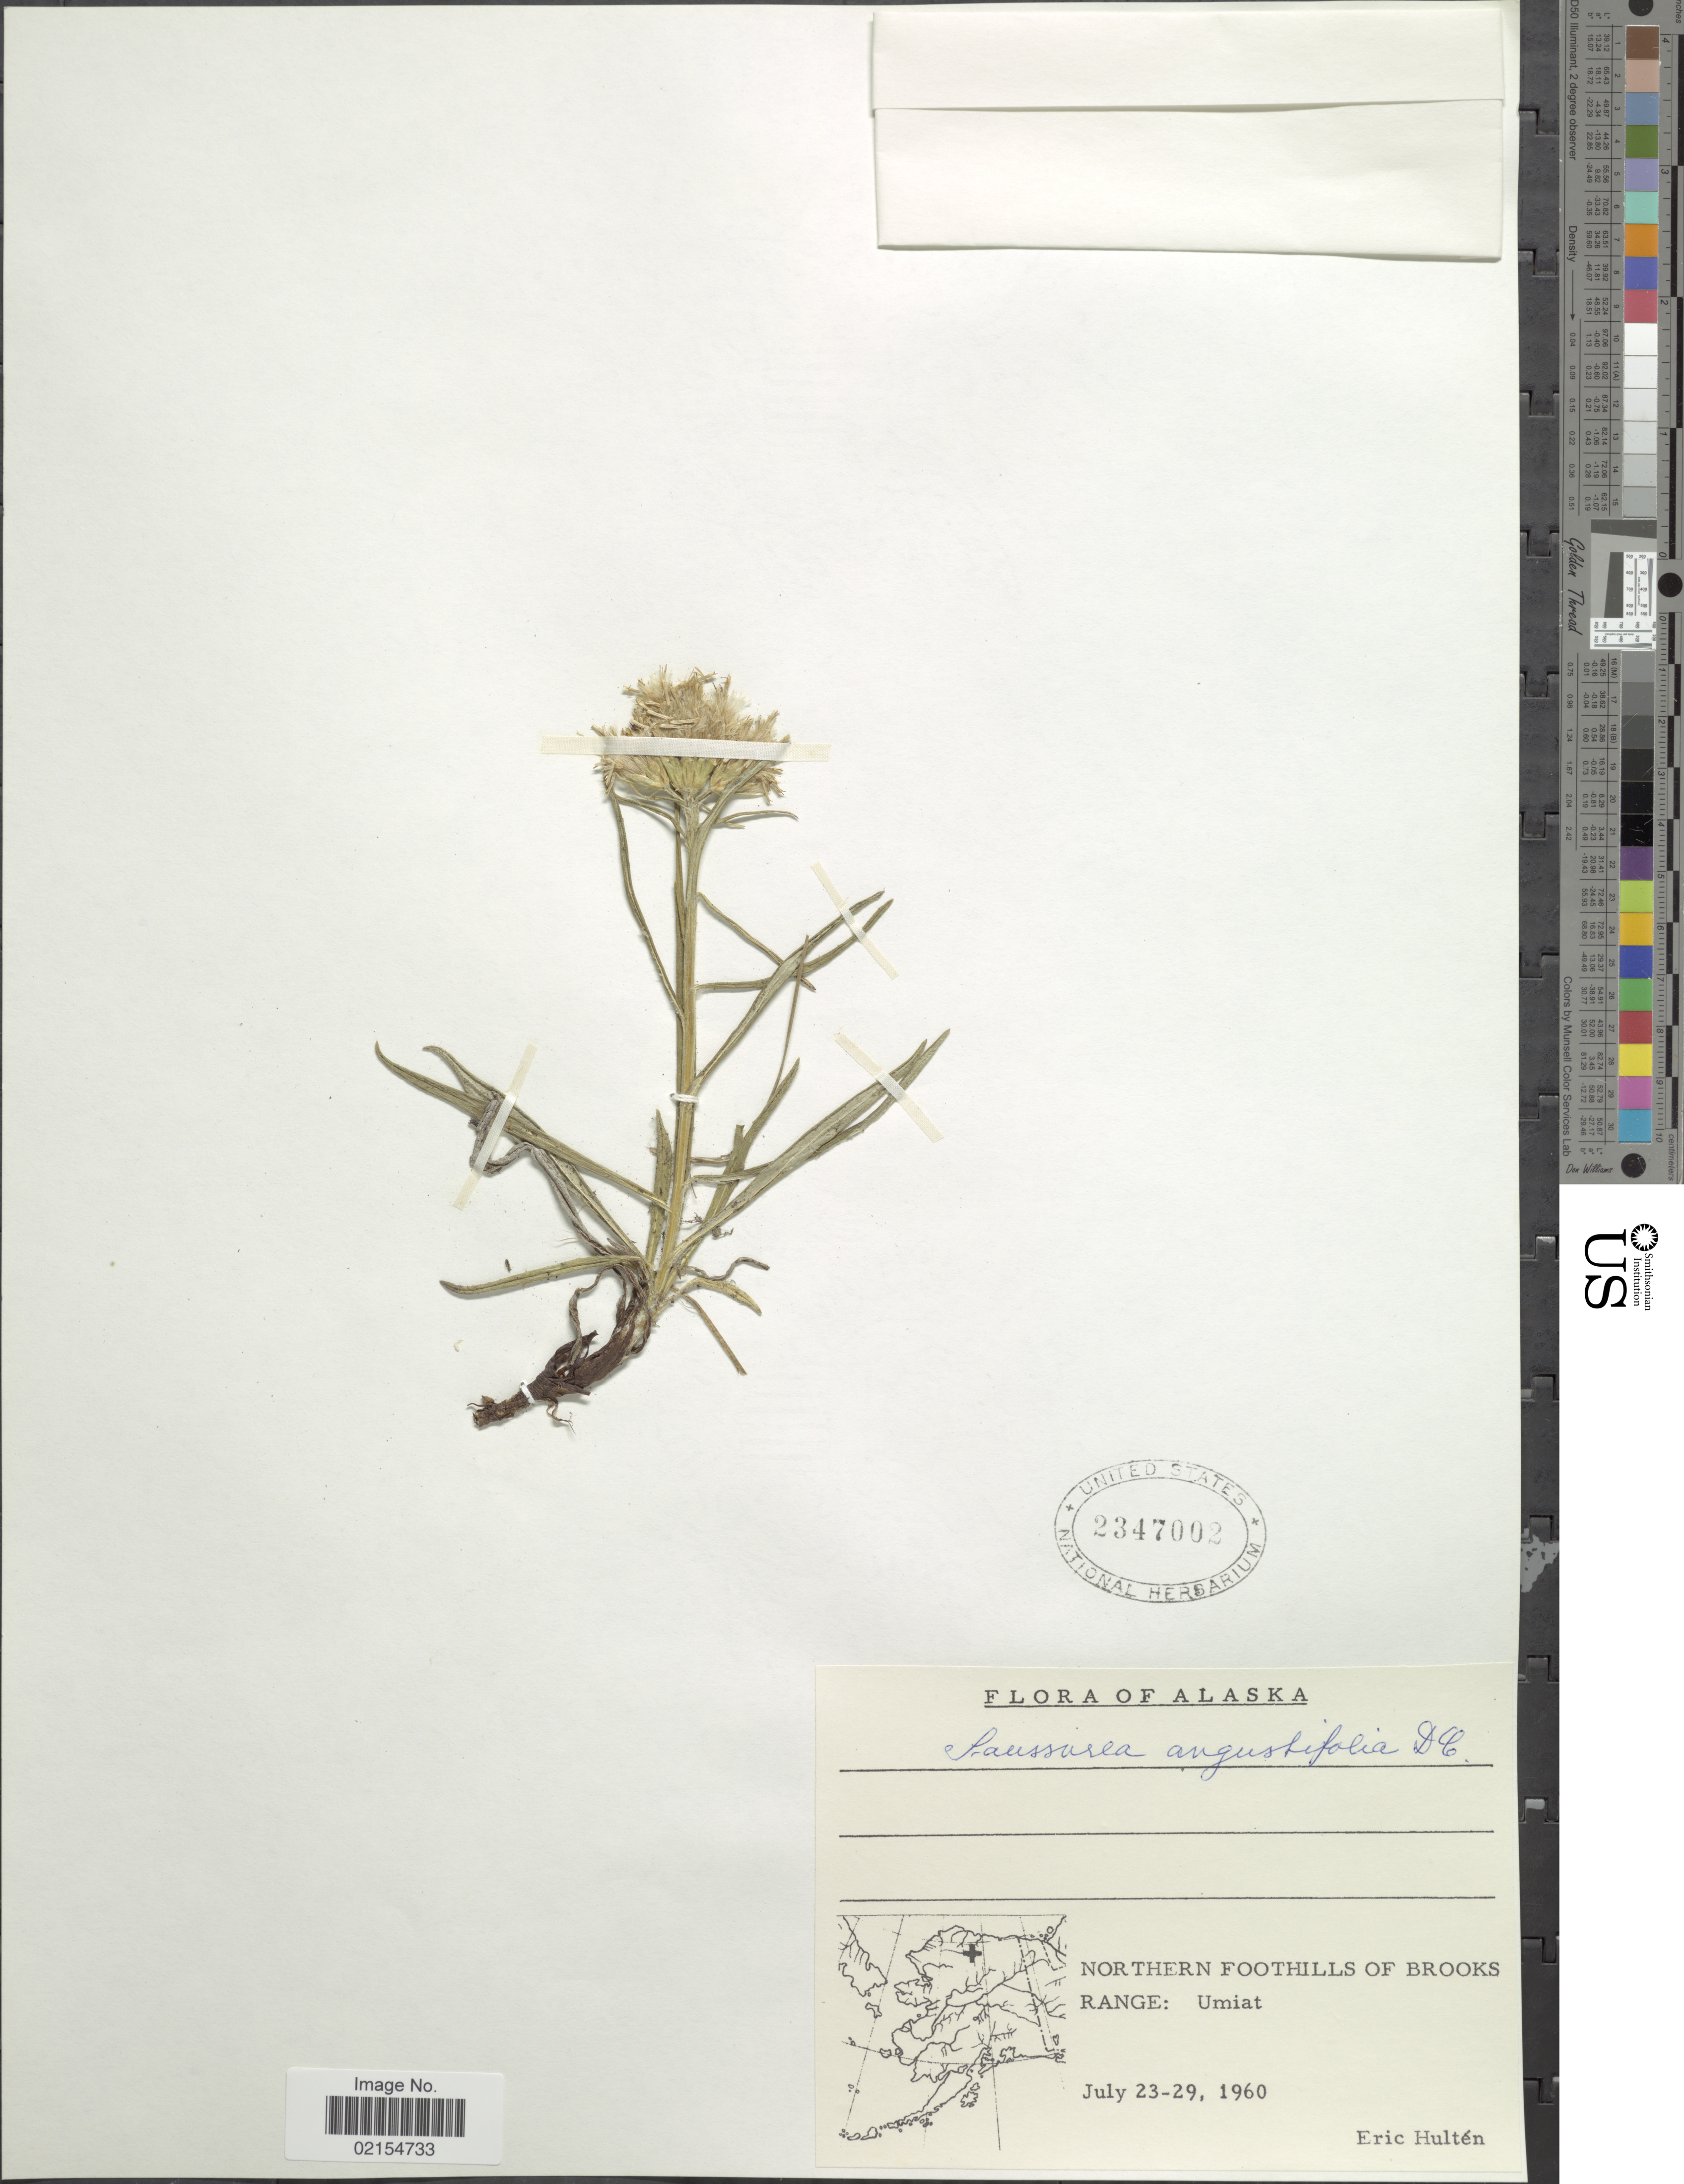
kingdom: Plantae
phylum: Tracheophyta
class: Magnoliopsida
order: Asterales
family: Asteraceae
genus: Saussurea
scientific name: Saussurea angustifolia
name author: (L.) DC.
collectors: E. G. Hultén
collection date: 1960-07-23/1960-07-29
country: United States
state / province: Alaska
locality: Northern Foothills of Brooks Range: Umiat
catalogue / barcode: US 2347002